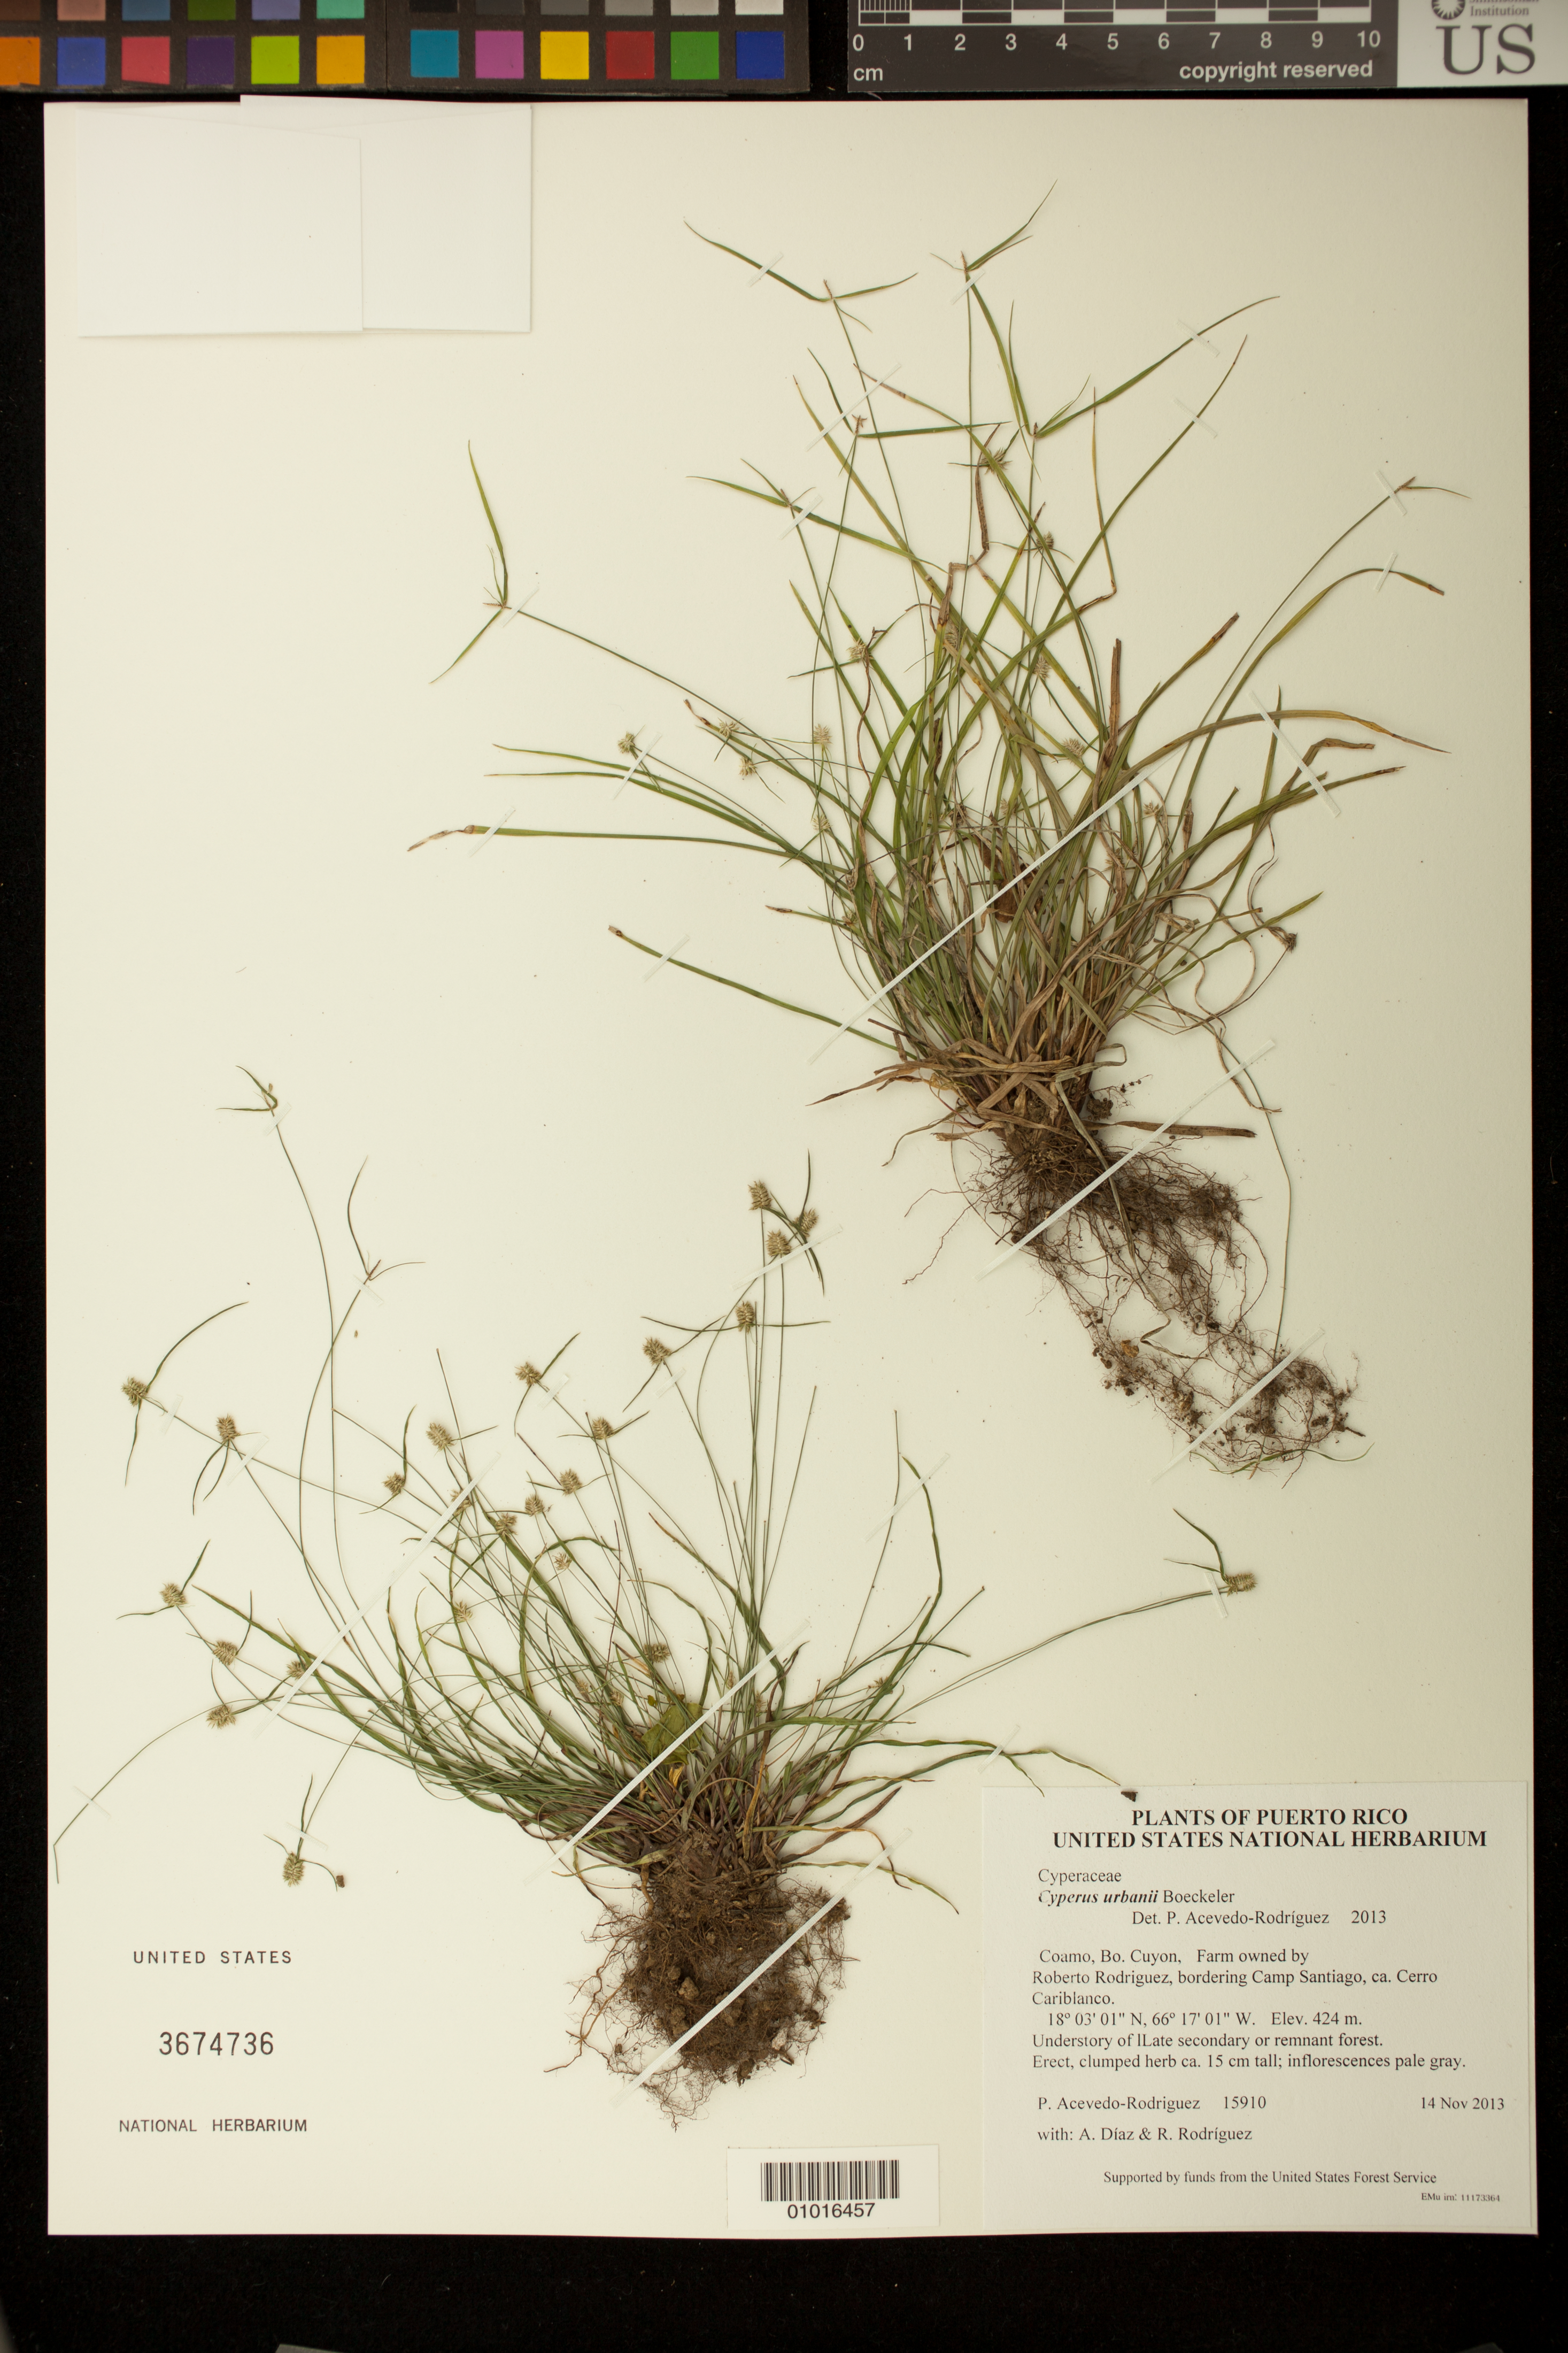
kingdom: Plantae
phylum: Tracheophyta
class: Liliopsida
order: Poales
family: Cyperaceae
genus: Cyperus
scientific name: Cyperus urbanii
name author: Boeckeler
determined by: Acevedo-Rodríguez, P., (BOT), Smithsonian Institution - National Museum of Natural History (UNITED STATES)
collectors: P. Acevedo-Rodr., A. Díaz & R. Rodríguez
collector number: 15910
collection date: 2013-11-14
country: Puerto Rico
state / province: Coamo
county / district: Cuyon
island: Puerto Rico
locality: Farm owned by Roberto Rodriguez, bordering Camp Santiago, ca. Cerro Cariblanco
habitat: Understory of lLate secondary or remnant forest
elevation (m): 424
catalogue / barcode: US 3674736